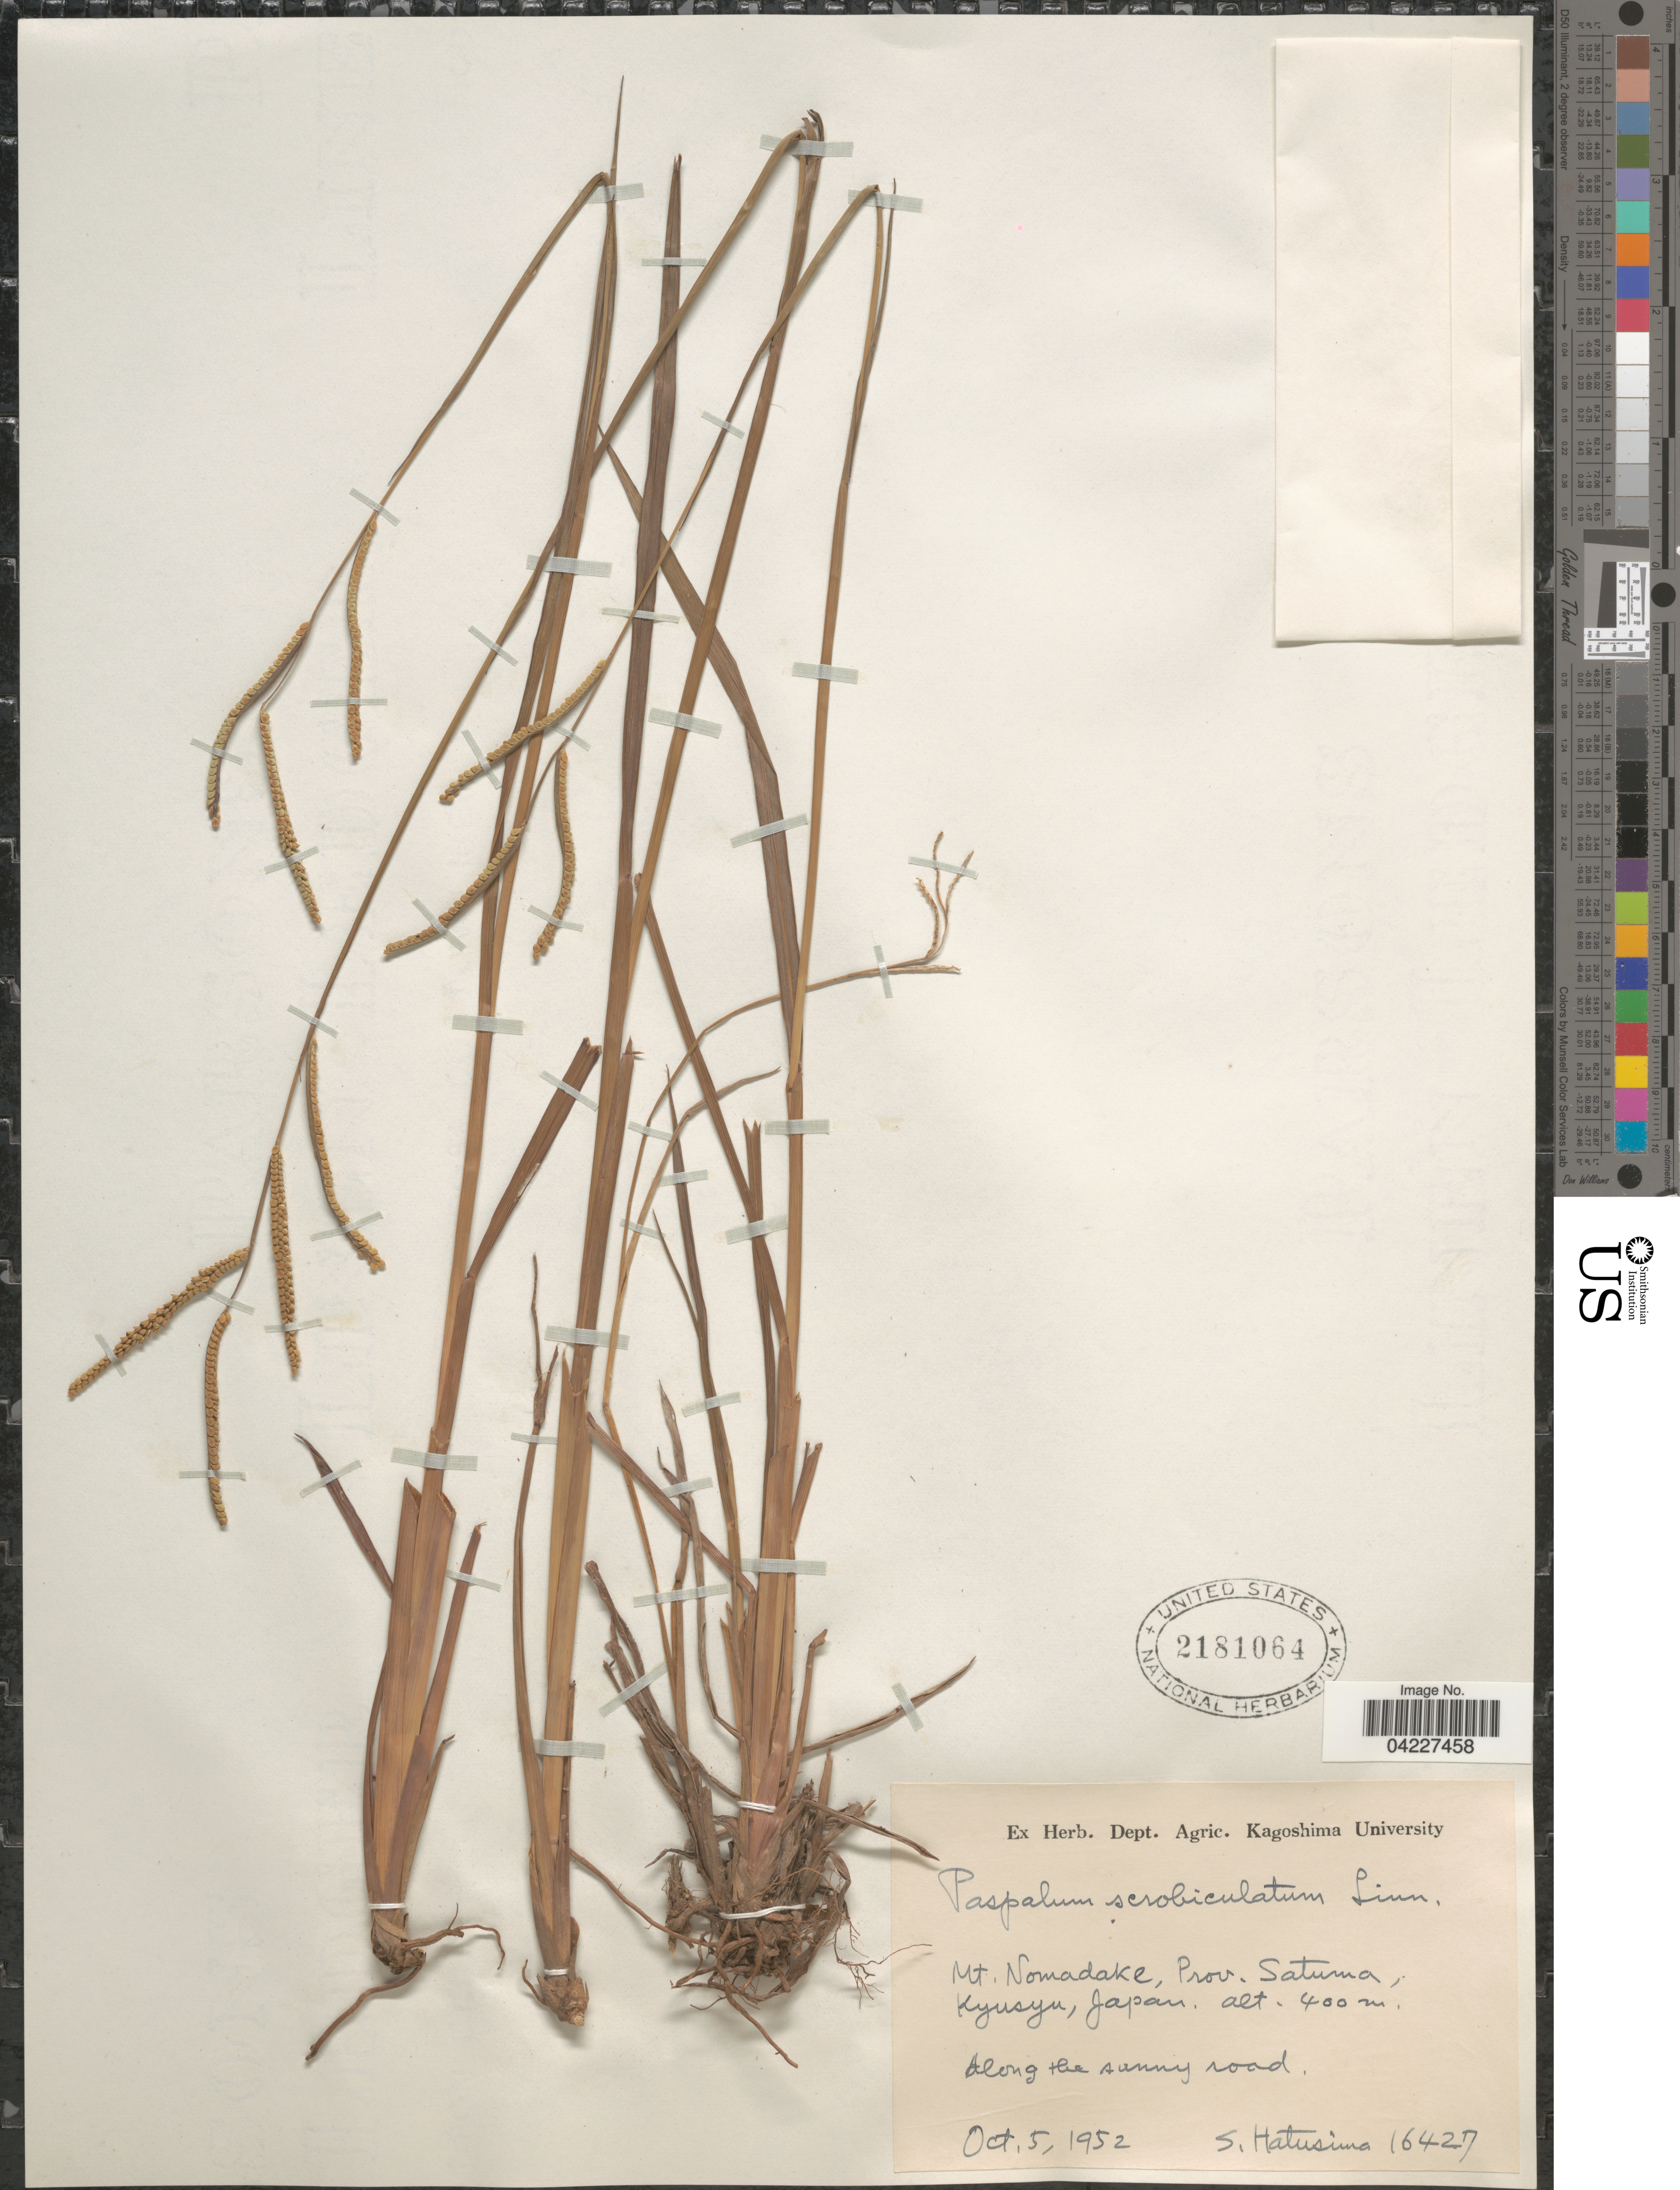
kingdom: Plantae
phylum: Tracheophyta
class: Liliopsida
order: Poales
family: Poaceae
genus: Paspalum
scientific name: Paspalum scrobiculatum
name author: L.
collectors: S. Hatusima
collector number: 16427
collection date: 1952-10-05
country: Japan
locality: Mt. Nomadake, Prov. Satuma, Kyusyu.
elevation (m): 400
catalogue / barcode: US 2181064